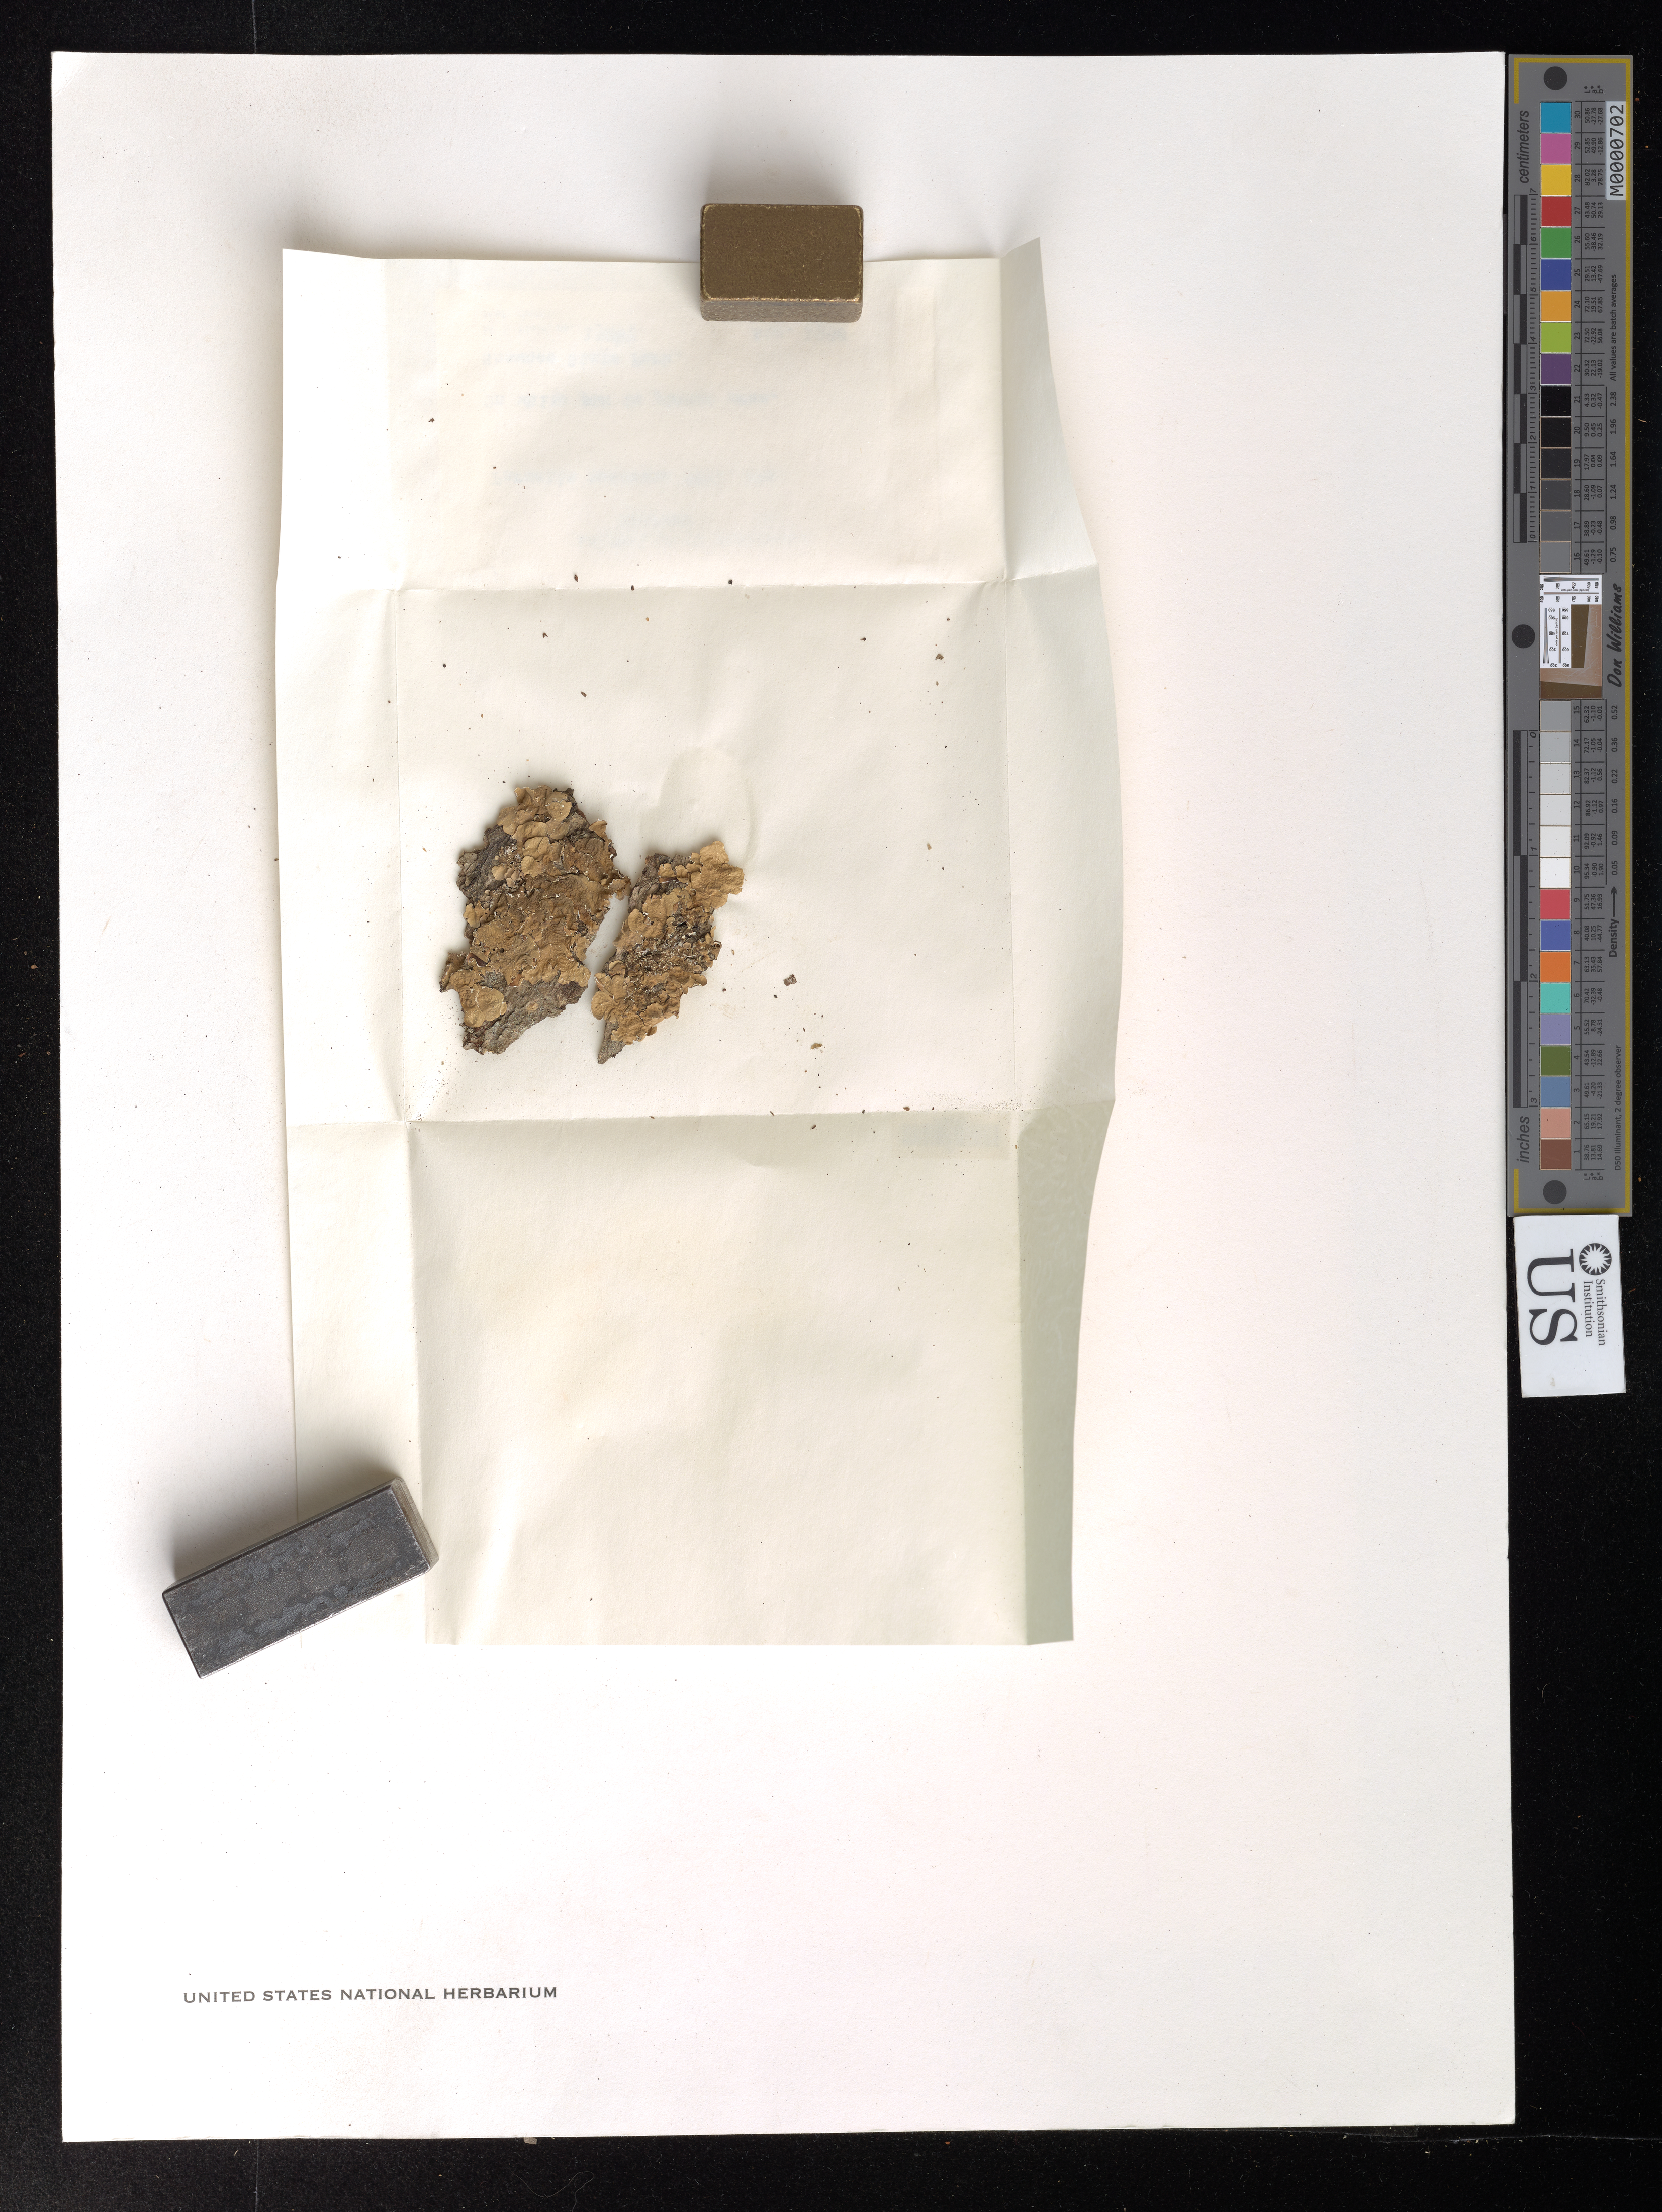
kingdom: Fungi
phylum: Ascomycota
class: Lecanoromycetes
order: Lecanorales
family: Parmeliaceae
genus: Flavopunctelia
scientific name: Flavopunctelia flaventior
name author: (Stirt.) Hale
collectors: M. Hale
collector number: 19247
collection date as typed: Aug 1958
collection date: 1958-08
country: United States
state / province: Pennsylvania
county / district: Bedford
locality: Shawnee state park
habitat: On white oak in picnic area